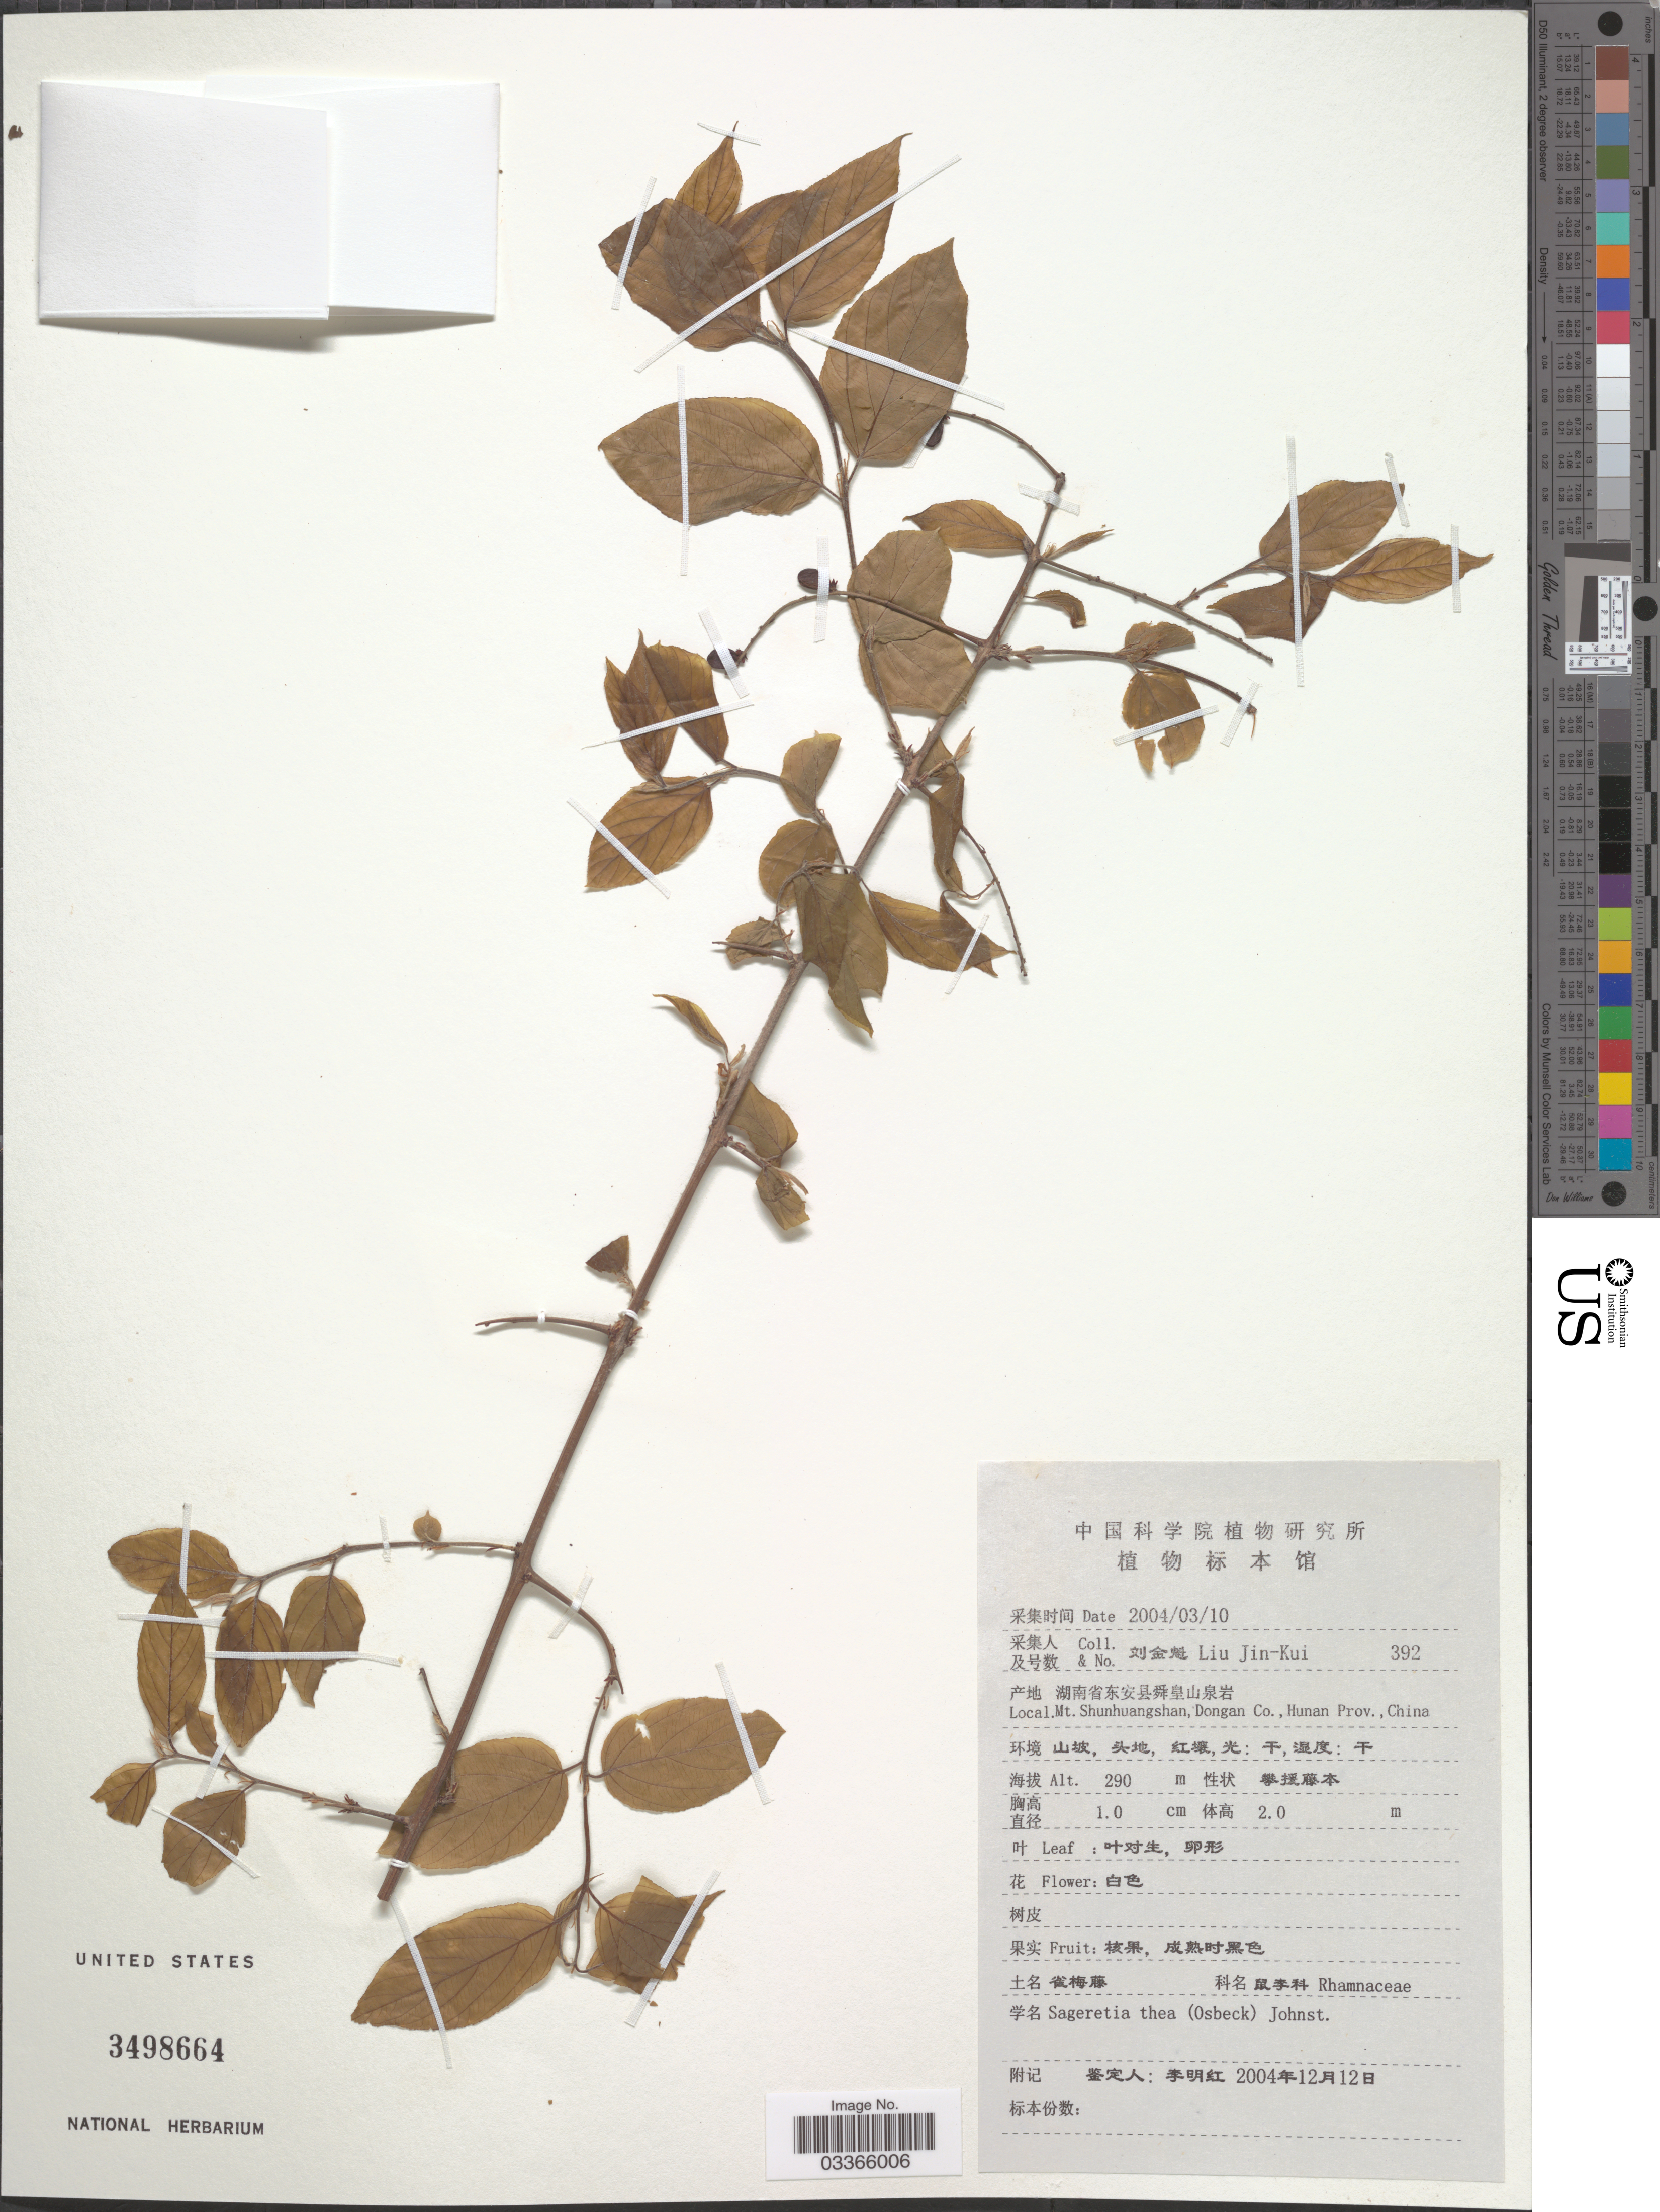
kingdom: Plantae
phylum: Tracheophyta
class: Magnoliopsida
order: Rosales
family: Rhamnaceae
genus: Sageretia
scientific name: Sageretia thea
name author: (Osbeck) M.C. Johnst.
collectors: Liu Jin-Kui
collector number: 392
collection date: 2004-03-10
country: China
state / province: Hunan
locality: Mt. Shunhuangshan, Dongan Co.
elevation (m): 290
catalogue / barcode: US 3498664